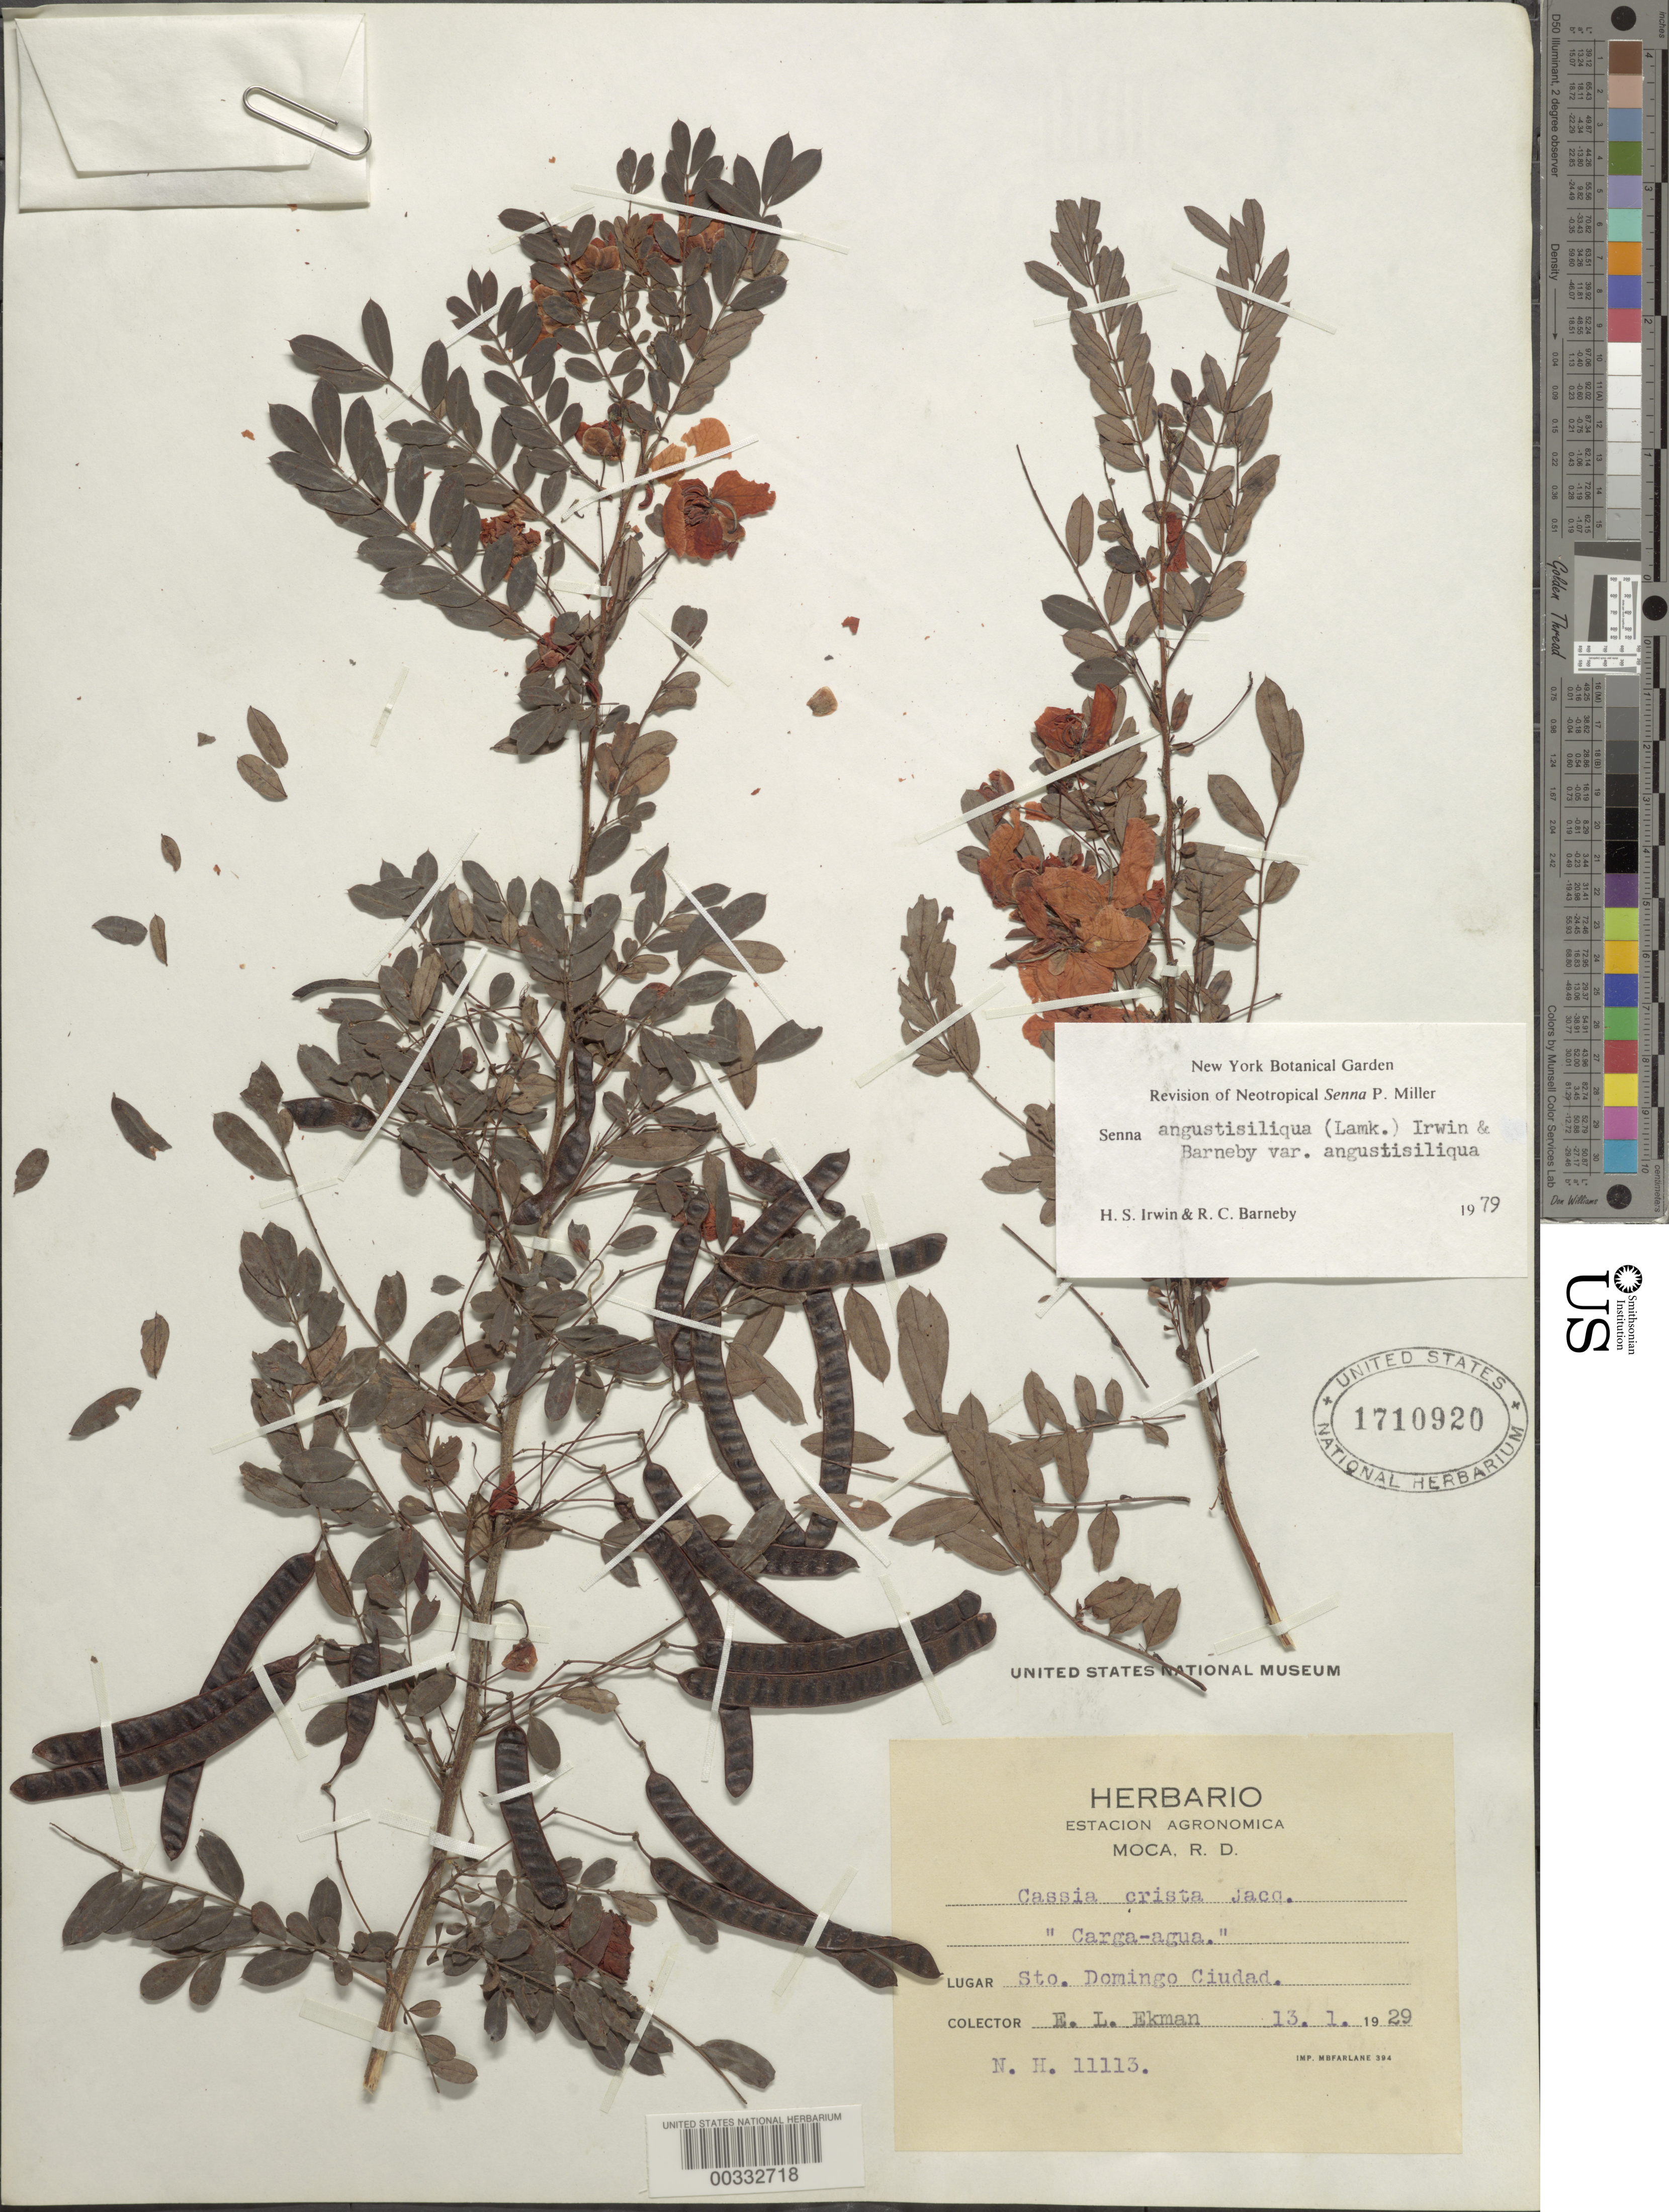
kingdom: Plantae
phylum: Tracheophyta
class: Magnoliopsida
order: Fabales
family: Fabaceae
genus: Senna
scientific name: Senna angustisiliqua var. angustisiliqua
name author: (Lam.) H.S. Irwin & Barneby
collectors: E. L. Ekman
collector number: N.h.11113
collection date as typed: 13 Jan 1929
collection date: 1929-01-13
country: Dominican Republic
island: Hispaniola Island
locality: Sto. domingo ciudad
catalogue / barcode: US 1710920